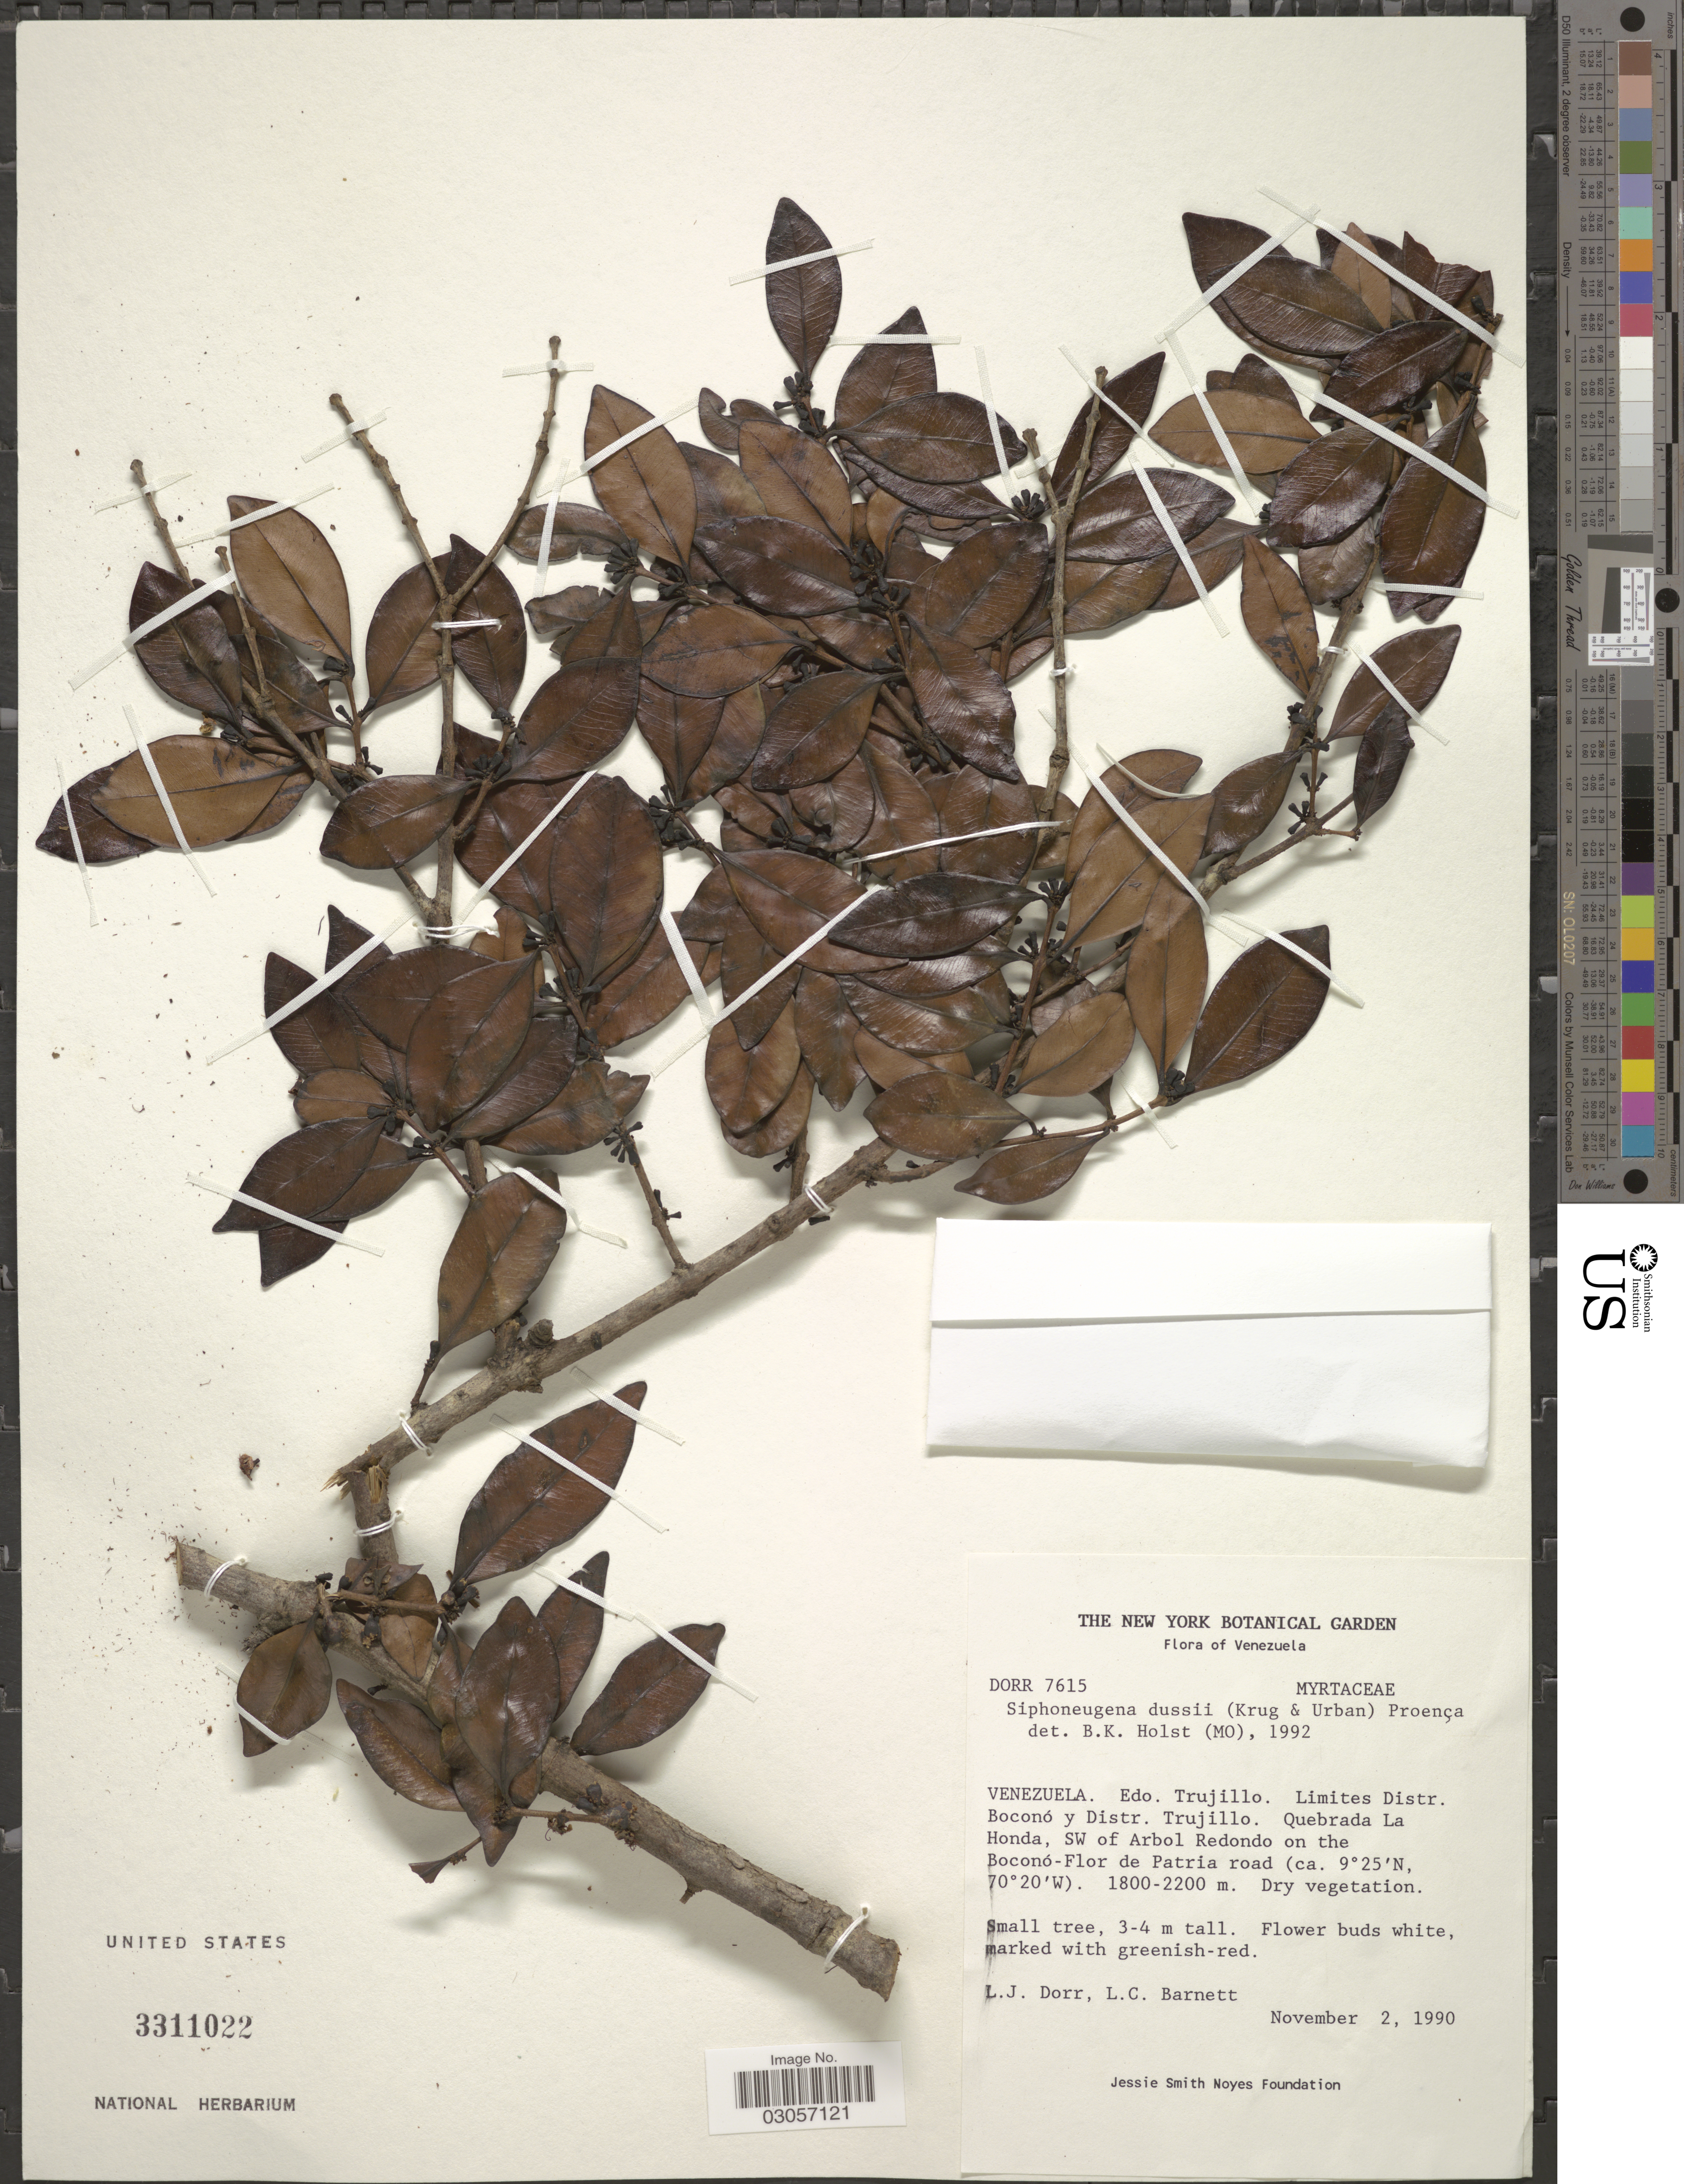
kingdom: Plantae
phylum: Tracheophyta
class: Magnoliopsida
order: Myrtales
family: Myrtaceae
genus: Siphoneugena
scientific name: Siphoneugena dussii var. dussii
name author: (Krug & Urb.) Proença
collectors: L. J. Dorr & L. C. Barnett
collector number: DORR7615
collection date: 1990-11-02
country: Venezuela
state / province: Trujillo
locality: Limites Distr. Boconó y Distr. Trujillo. Quebrada La Honda, SW of Arbol Redondo on the Boconó-Flor de Patria road.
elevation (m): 1800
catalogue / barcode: US 3311022